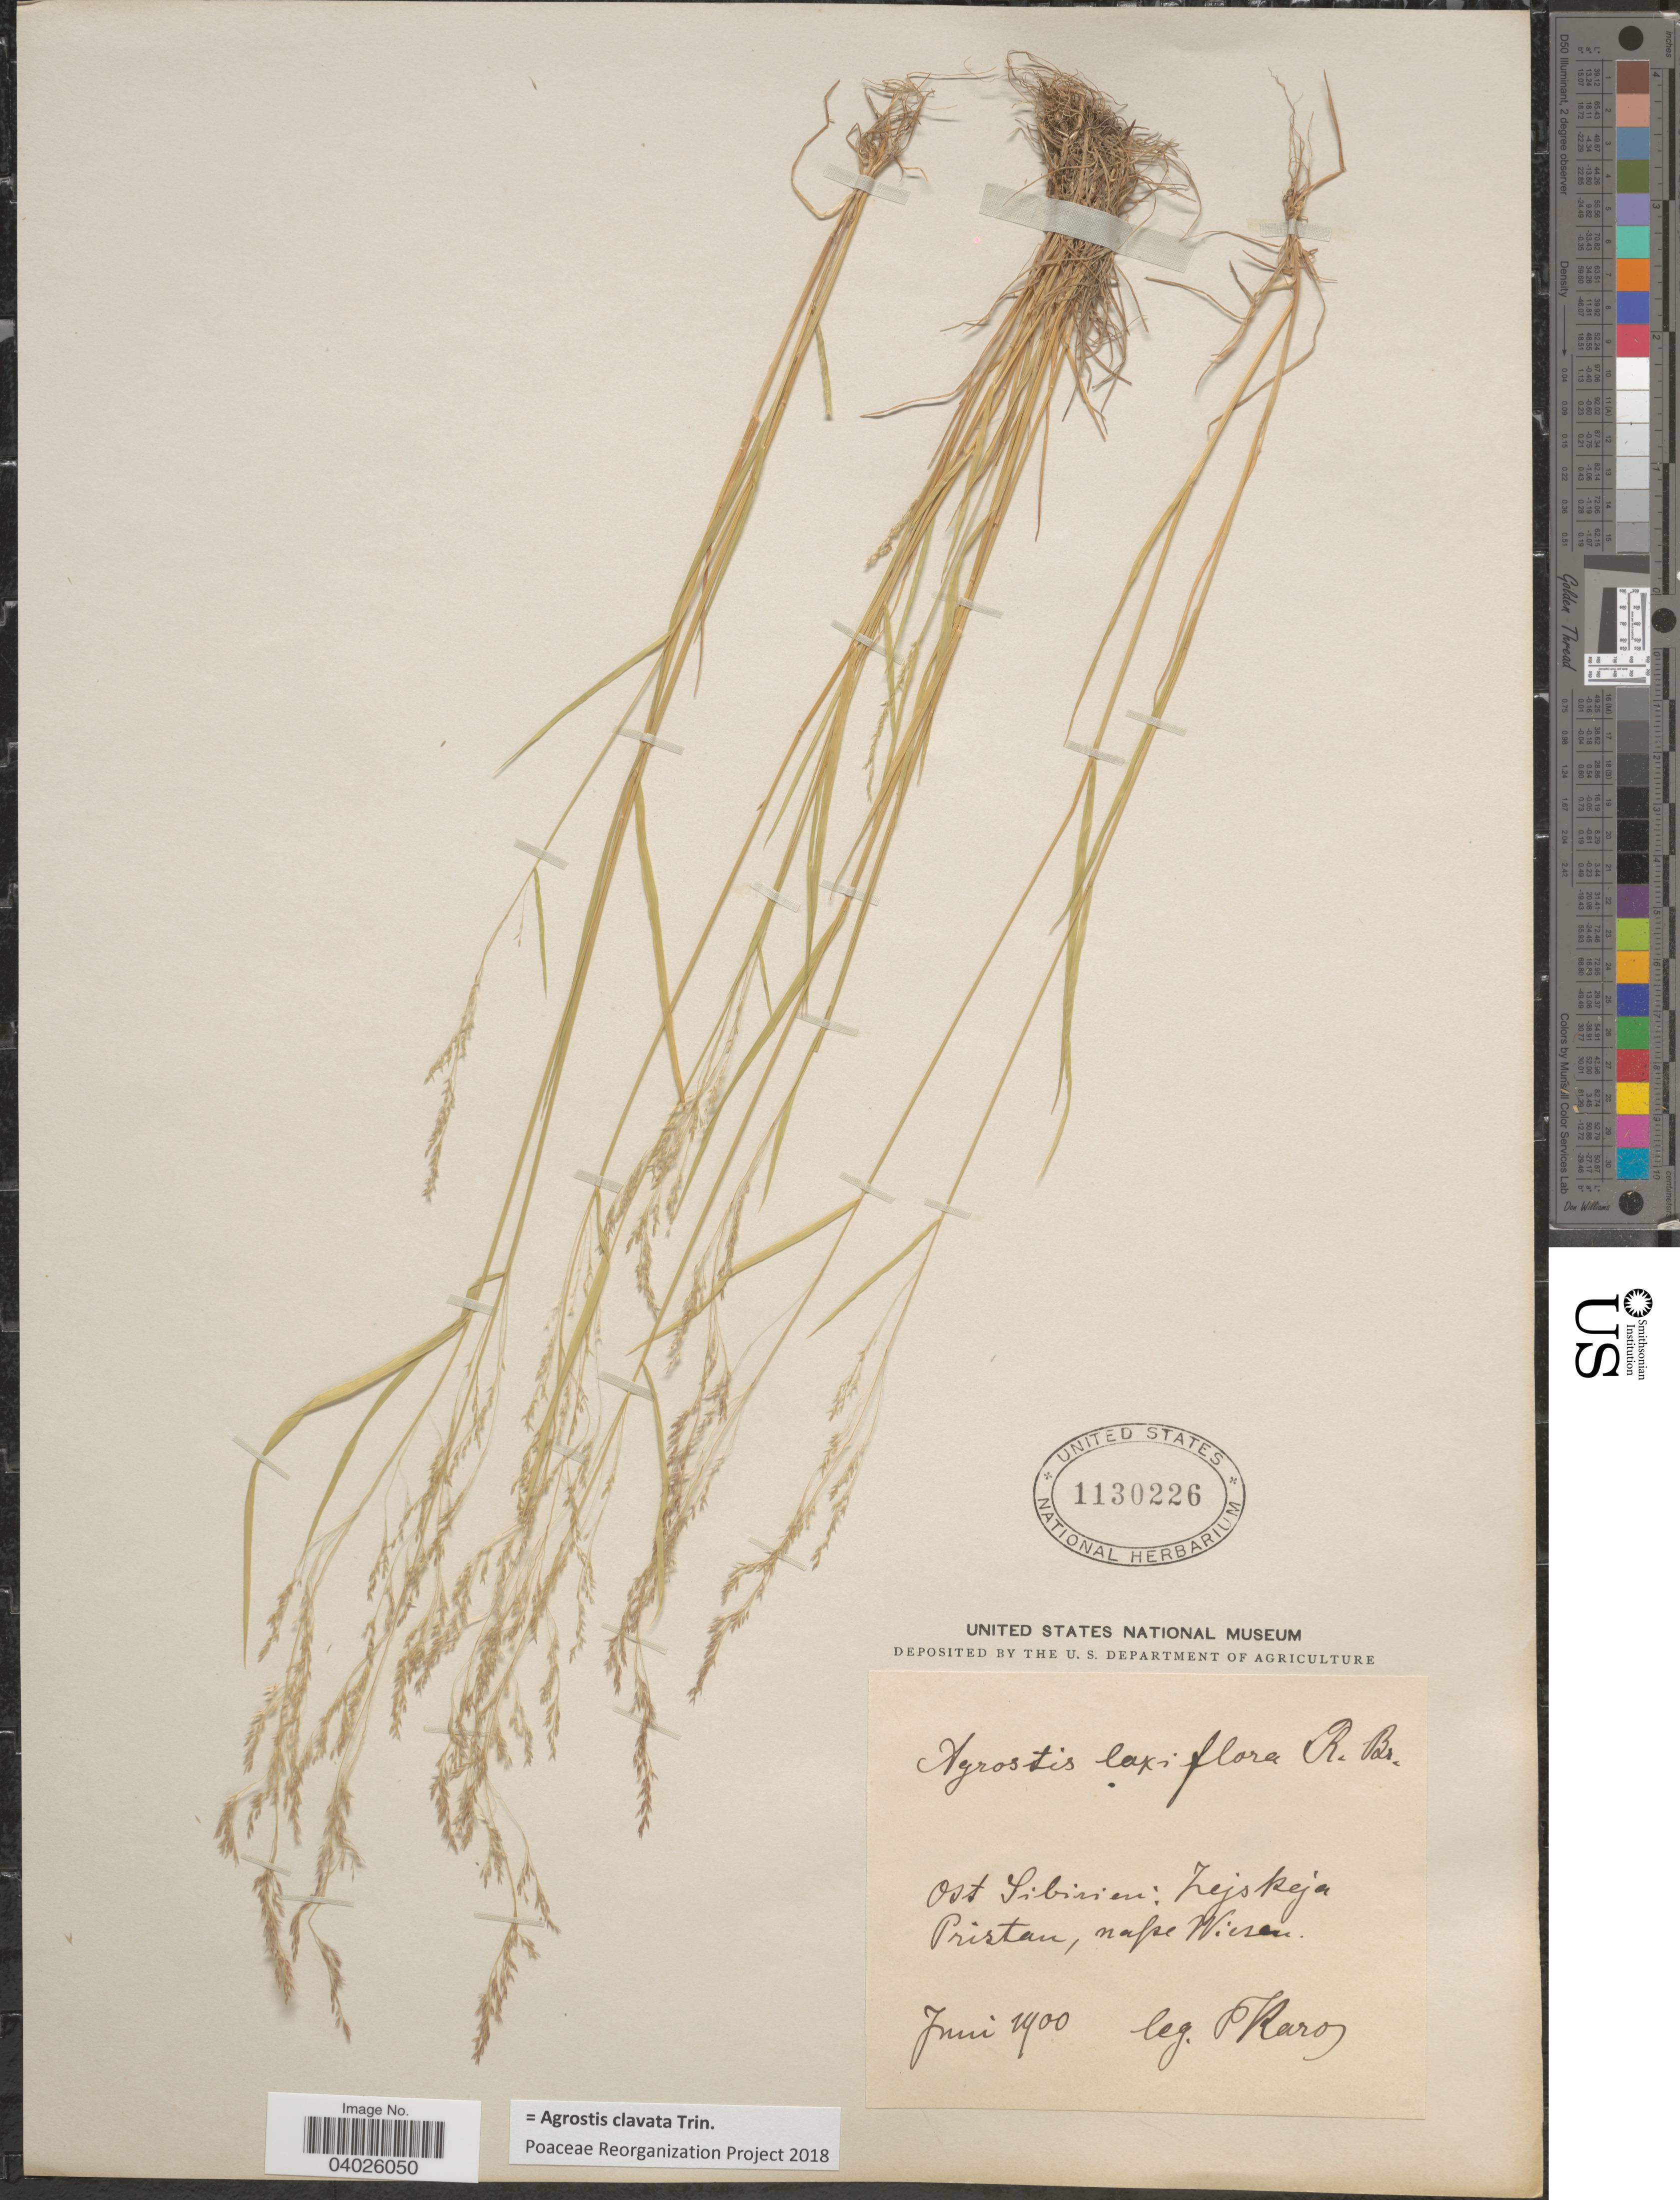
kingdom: Plantae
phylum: Tracheophyta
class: Liliopsida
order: Poales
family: Poaceae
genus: Agrostis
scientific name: Agrostis clavata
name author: Trin.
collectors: F. Karo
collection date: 1900-06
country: Russian Federation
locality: Ost Sibirien: Zejskeja Pristan, nasse Wiesen.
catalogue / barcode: US 1130226